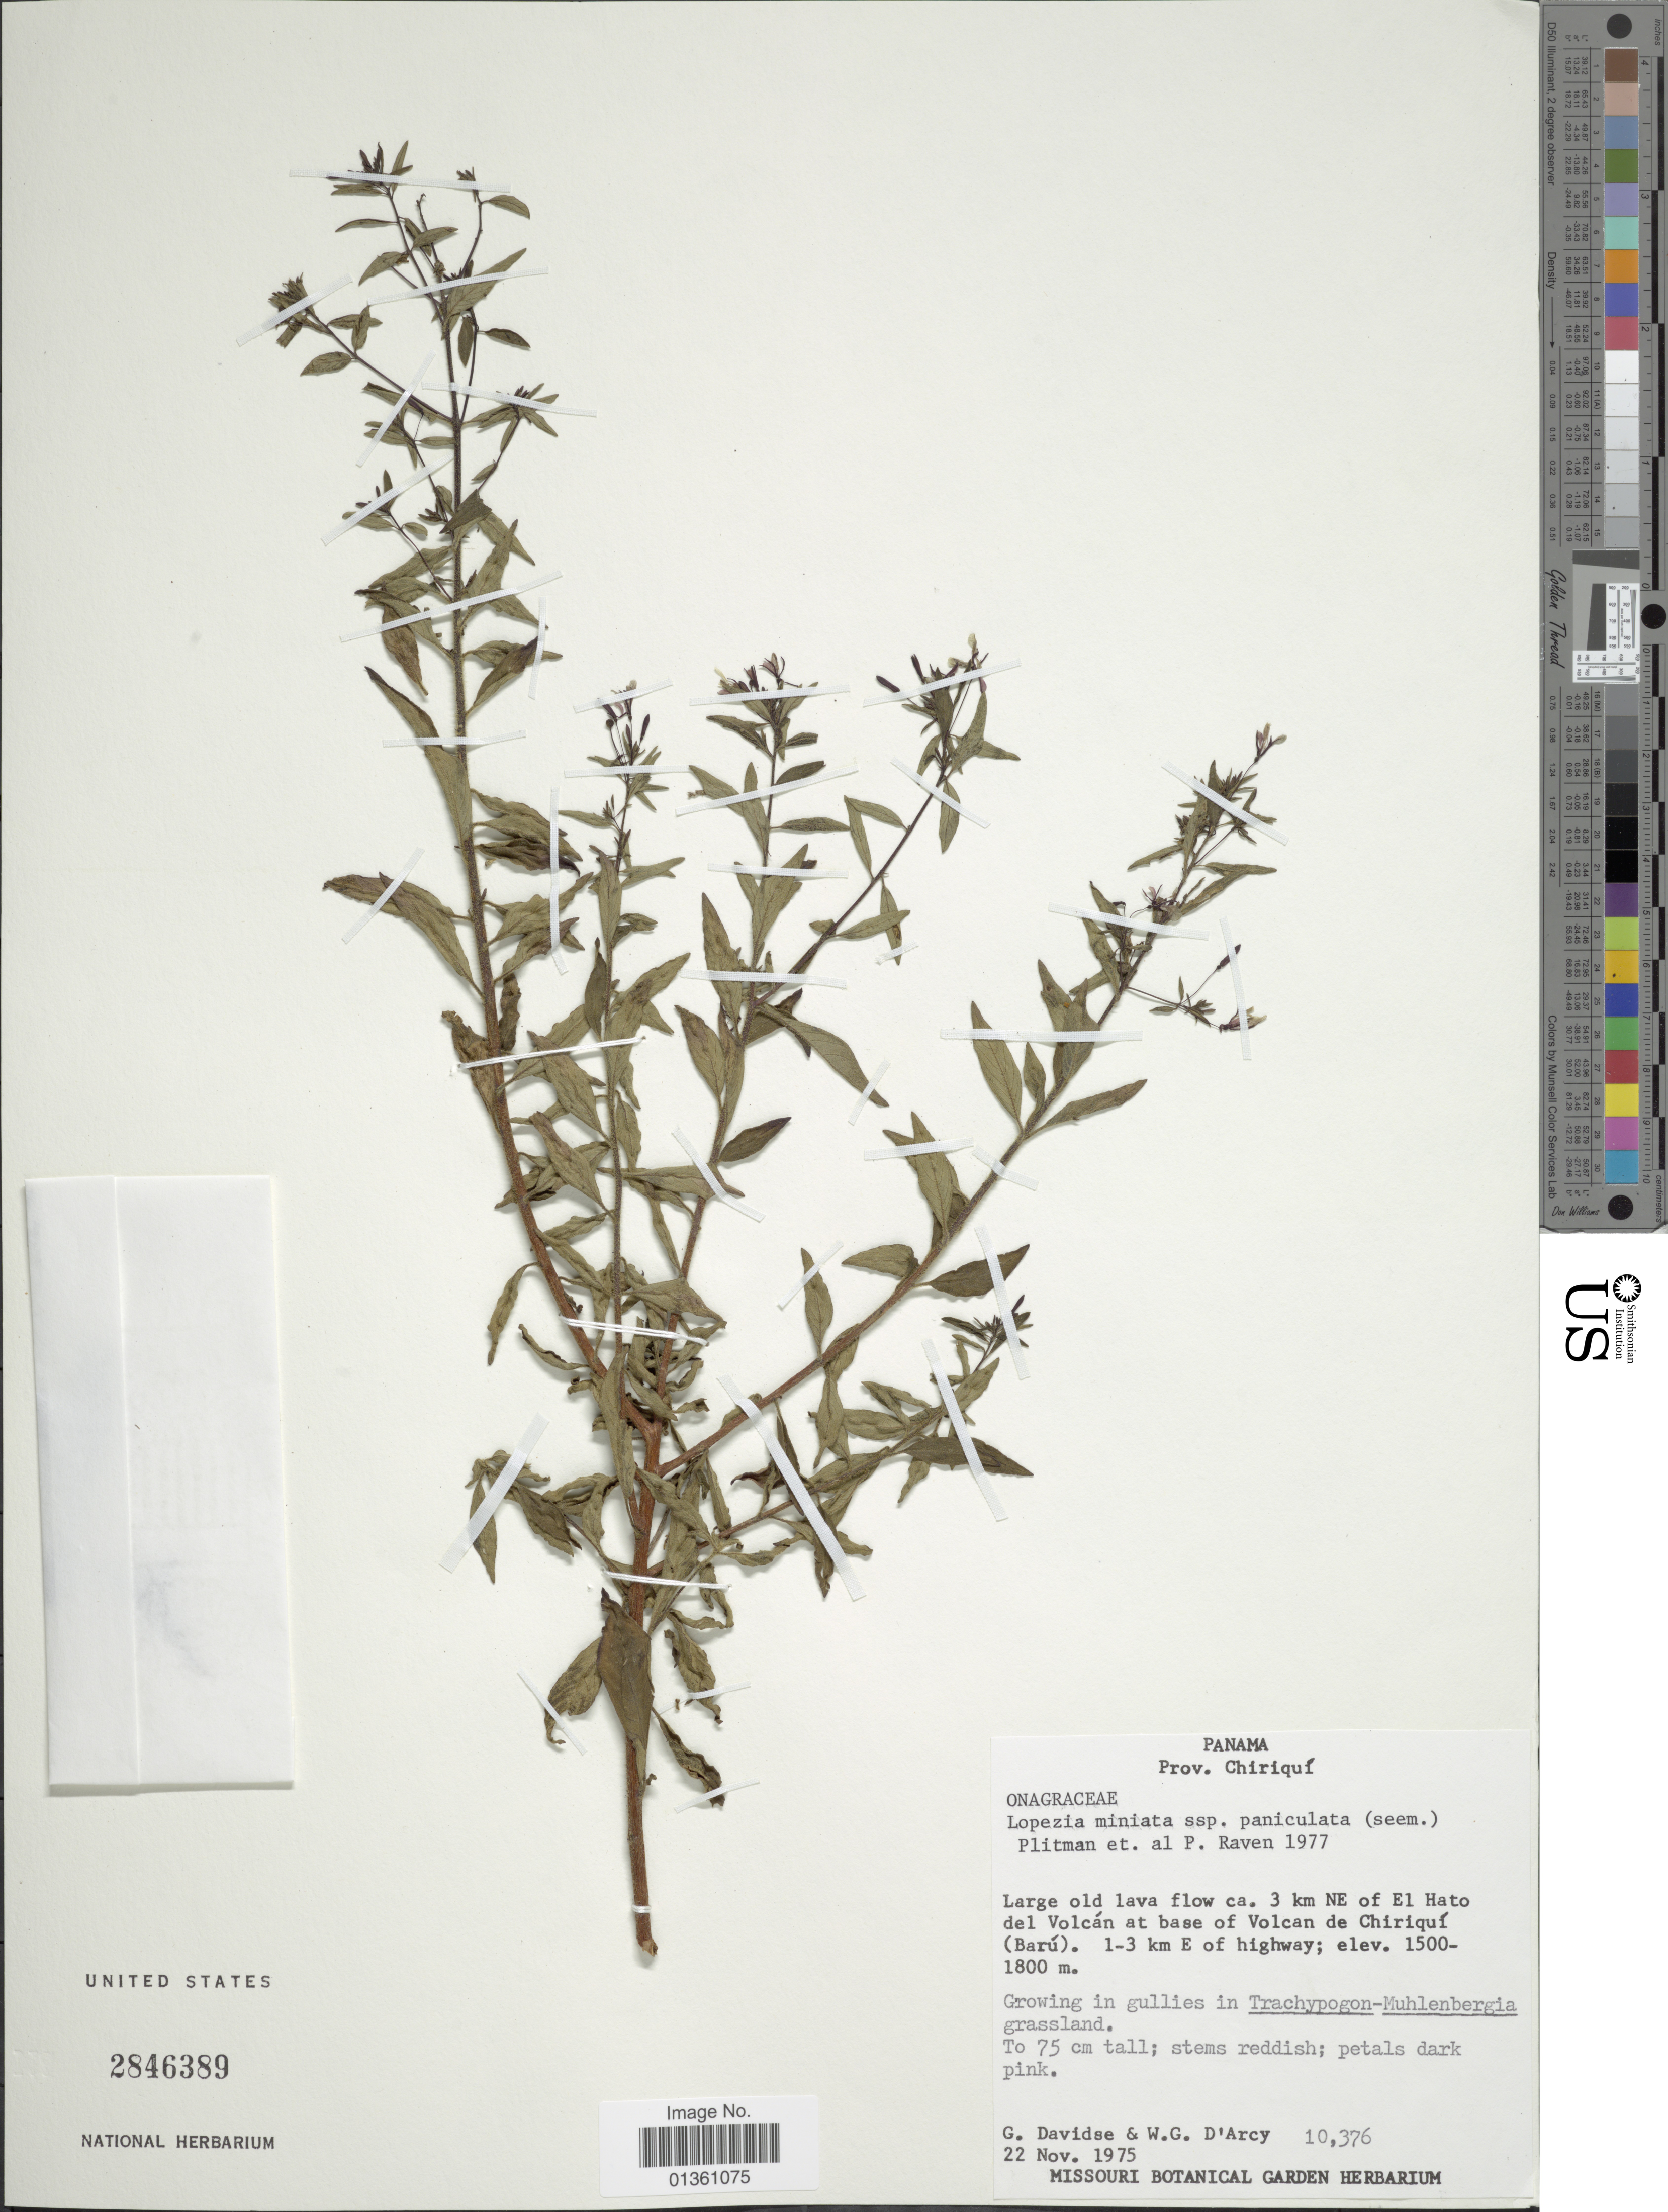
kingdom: Plantae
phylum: Tracheophyta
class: Magnoliopsida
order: Myrtales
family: Onagraceae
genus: Lopezia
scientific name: Lopezia miniata subsp. paniculata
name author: (Seem.) Plitmann et al.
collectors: G. Davidse & W. G. D'Arcy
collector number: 10376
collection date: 1975-11-22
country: Panama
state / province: Chiriqui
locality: Large old lava flow ca. 3 km NE of El Hato del Volcán at base of Volcan de Chiriquí (Barú). 1-3 km E of highway.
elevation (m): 1500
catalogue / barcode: US 2846389